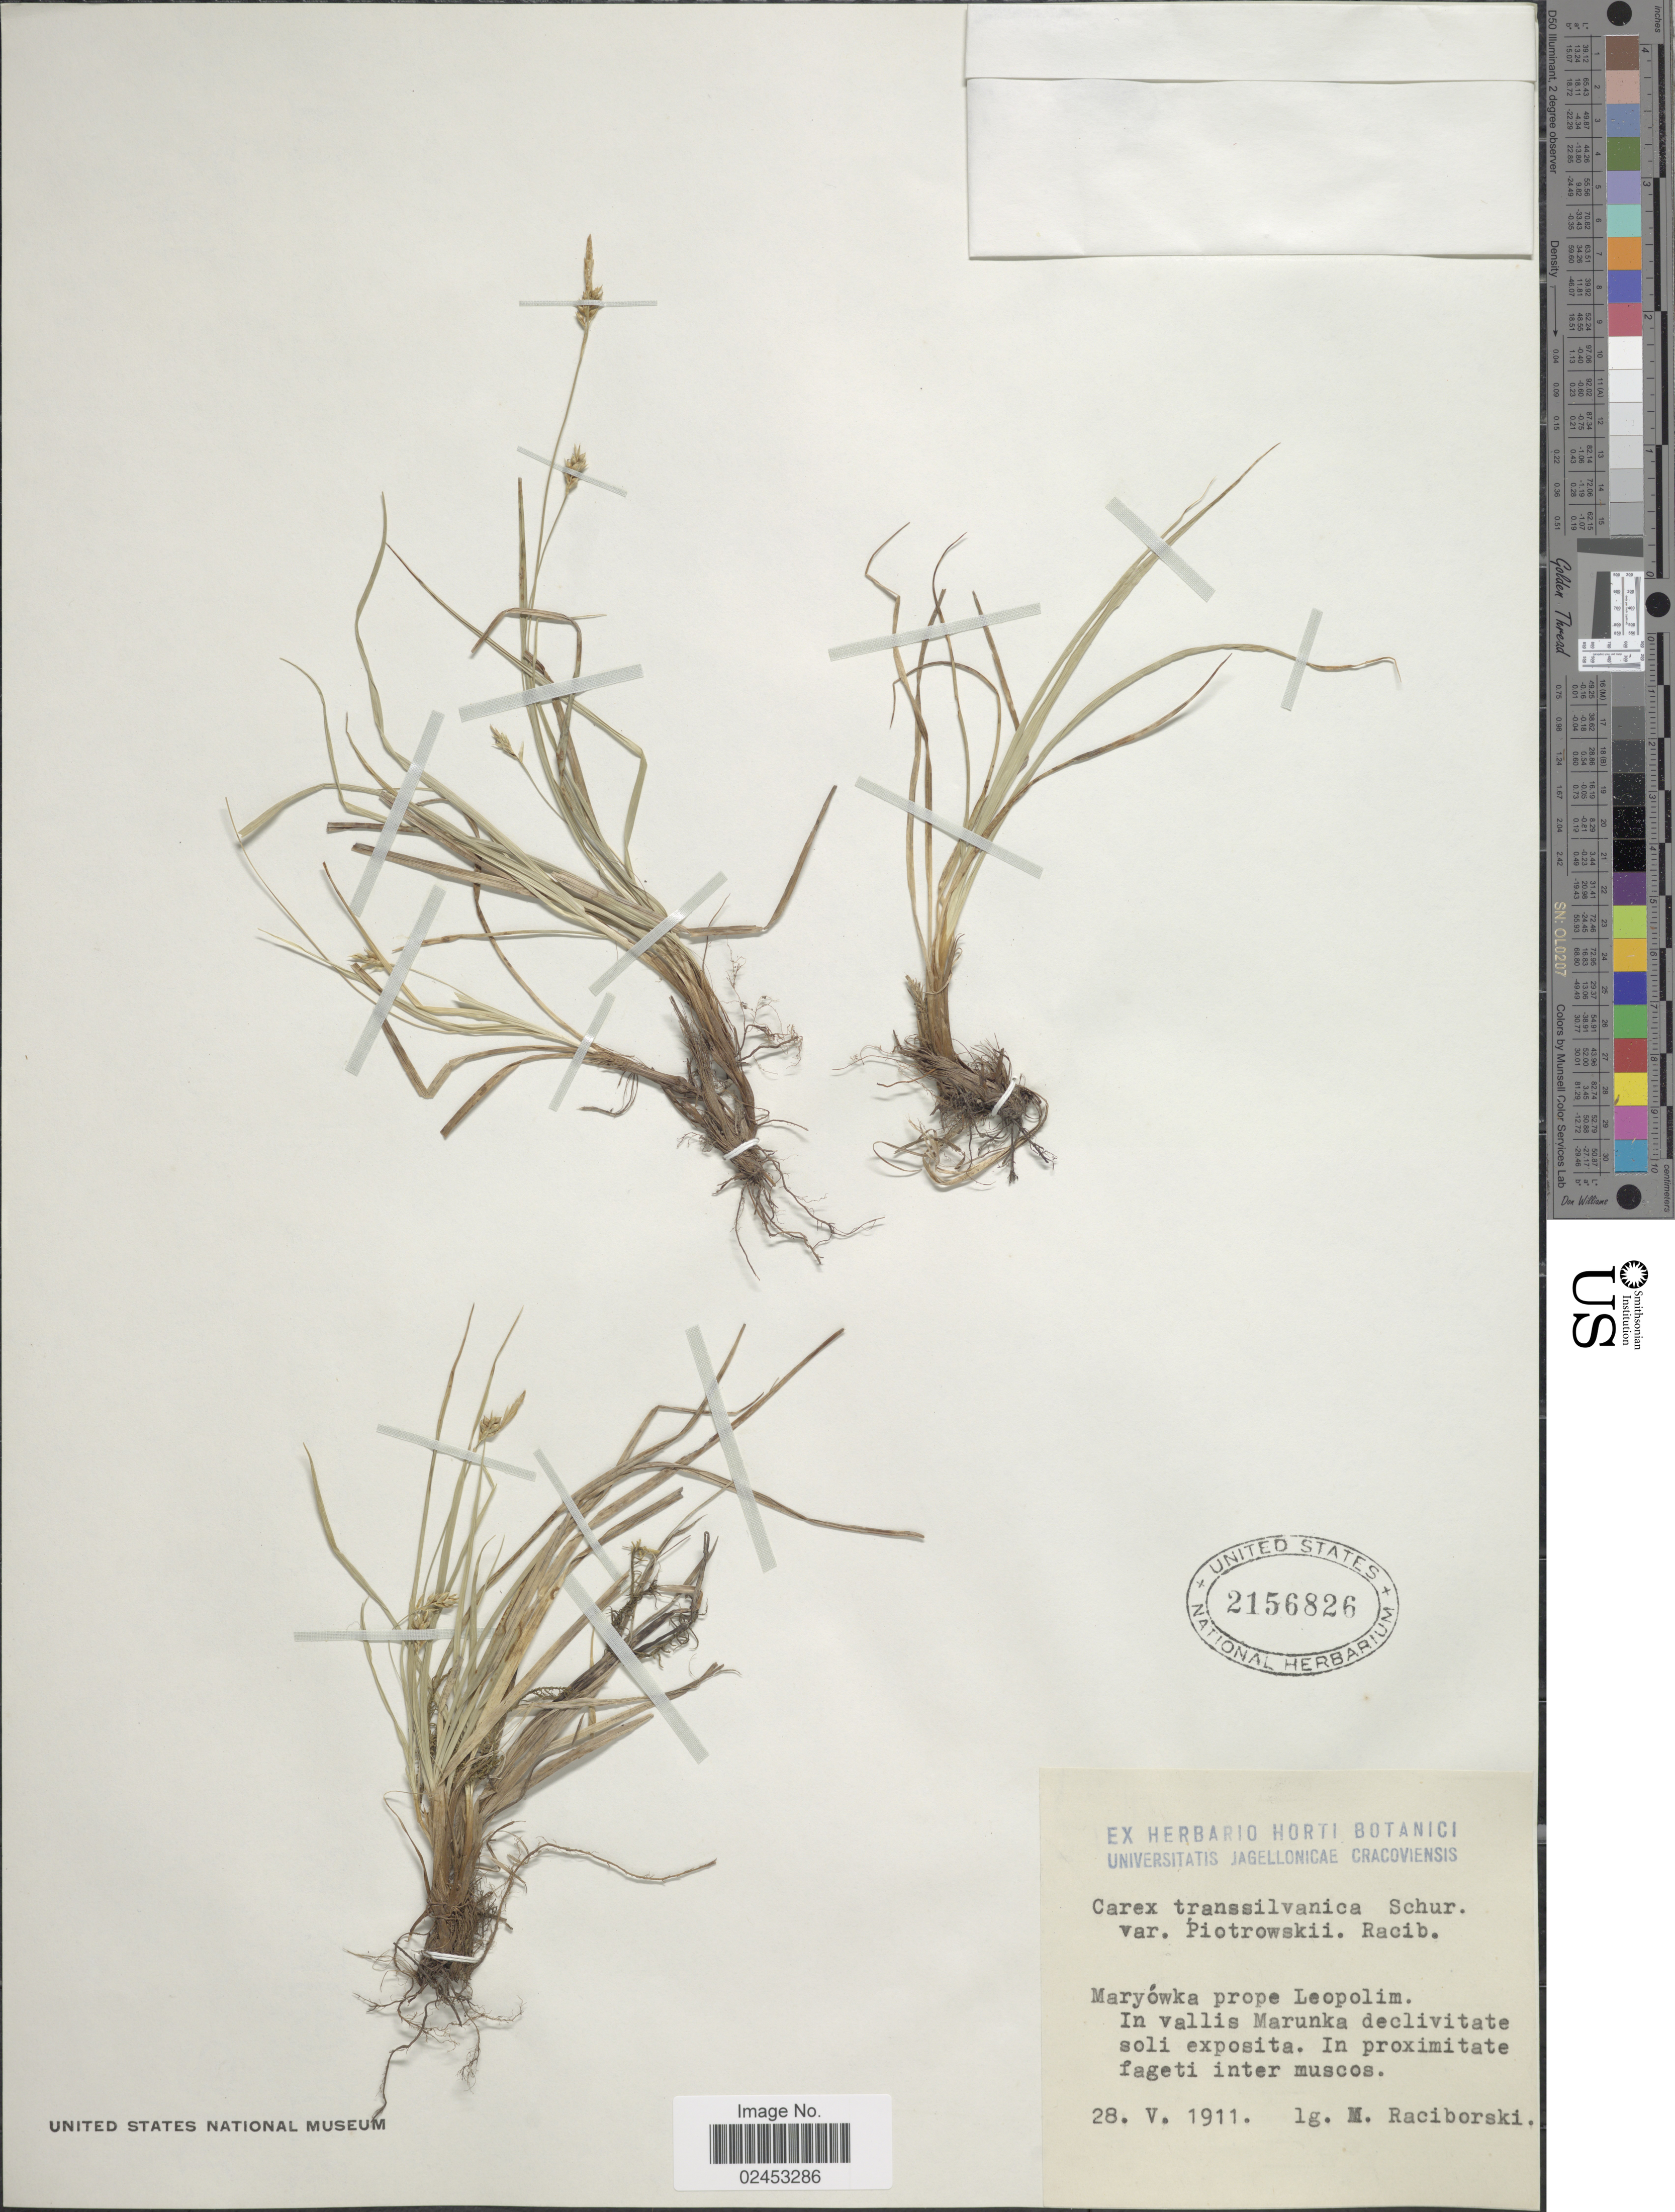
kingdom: Plantae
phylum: Tracheophyta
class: Liliopsida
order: Poales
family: Cyperaceae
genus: Carex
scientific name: Carex transsilvanica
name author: Schur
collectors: M. Raciborski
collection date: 1911-05-28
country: Poland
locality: Maryowka prope Leopolim, in vallis Marunka declivitate soli exposita, in proximitate fageti inter muscos.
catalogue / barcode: US 2156826